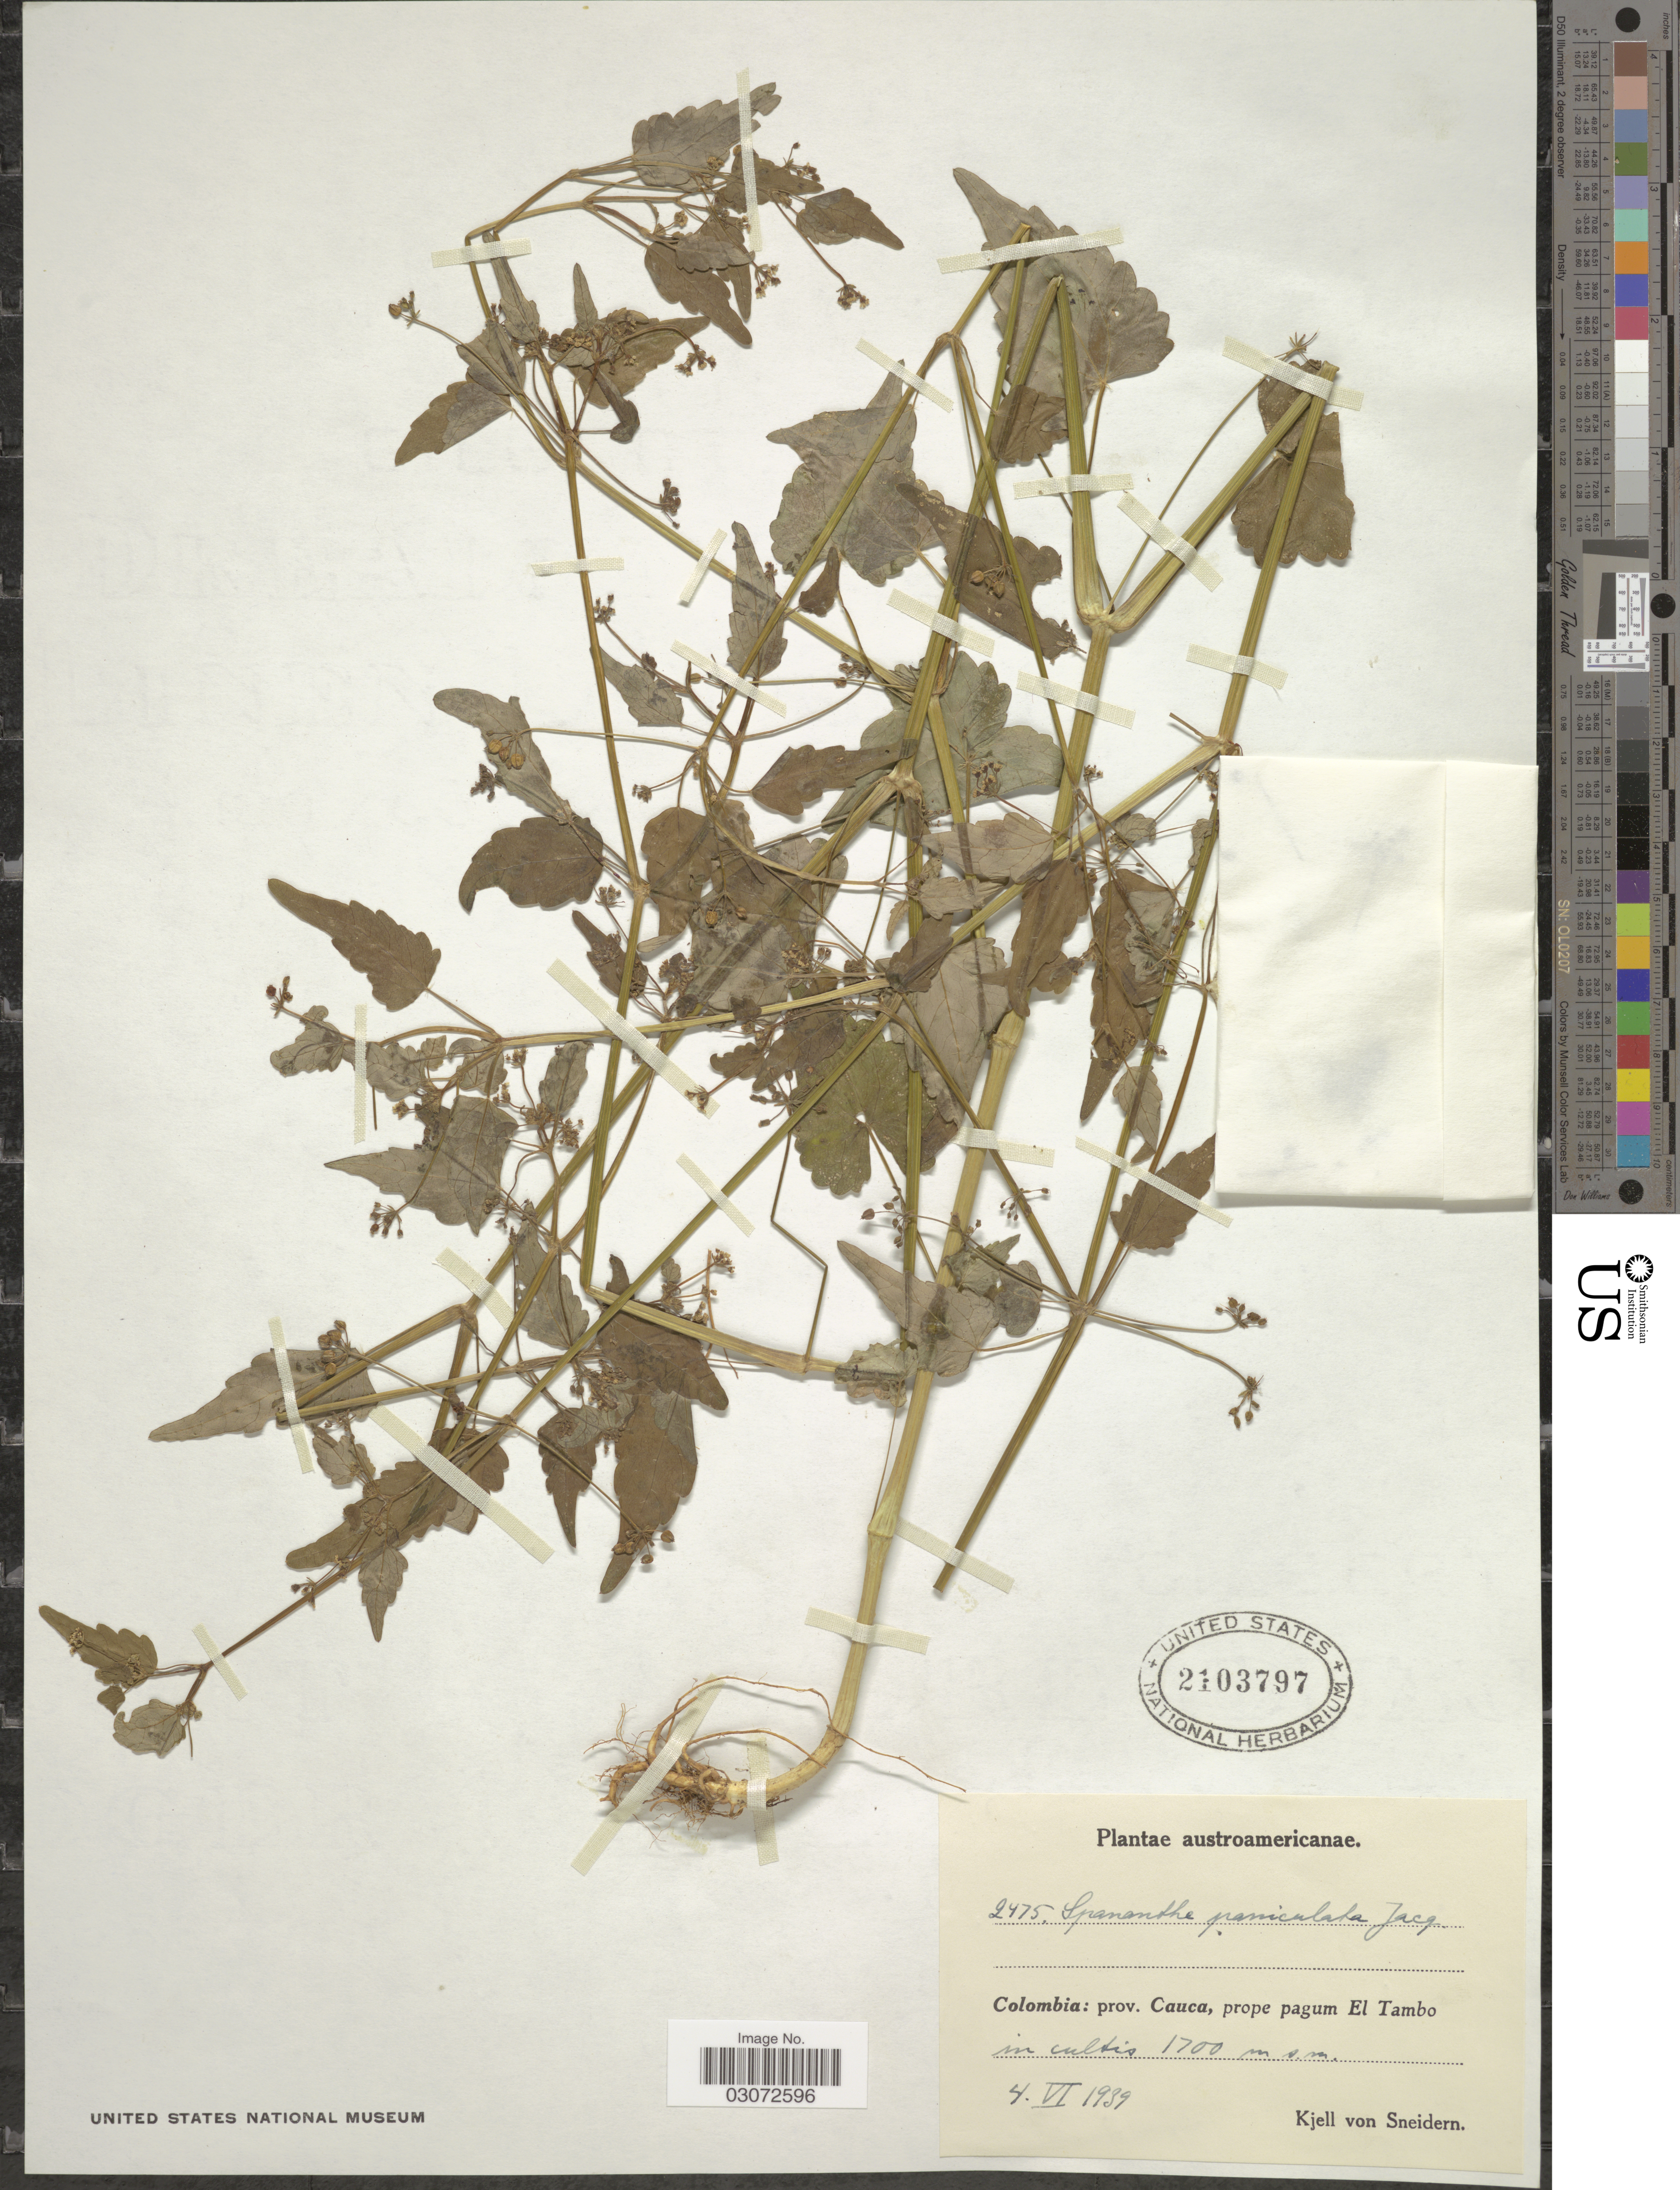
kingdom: Plantae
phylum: Tracheophyta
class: Magnoliopsida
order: Apiales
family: Apiaceae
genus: Spananthe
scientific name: Spananthe paniculata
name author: Jacq.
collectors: K. von Sneidern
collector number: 2475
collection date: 1939-06-04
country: Colombia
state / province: Cauca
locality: Prope pagum El Tambo.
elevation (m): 1700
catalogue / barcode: US 2103797